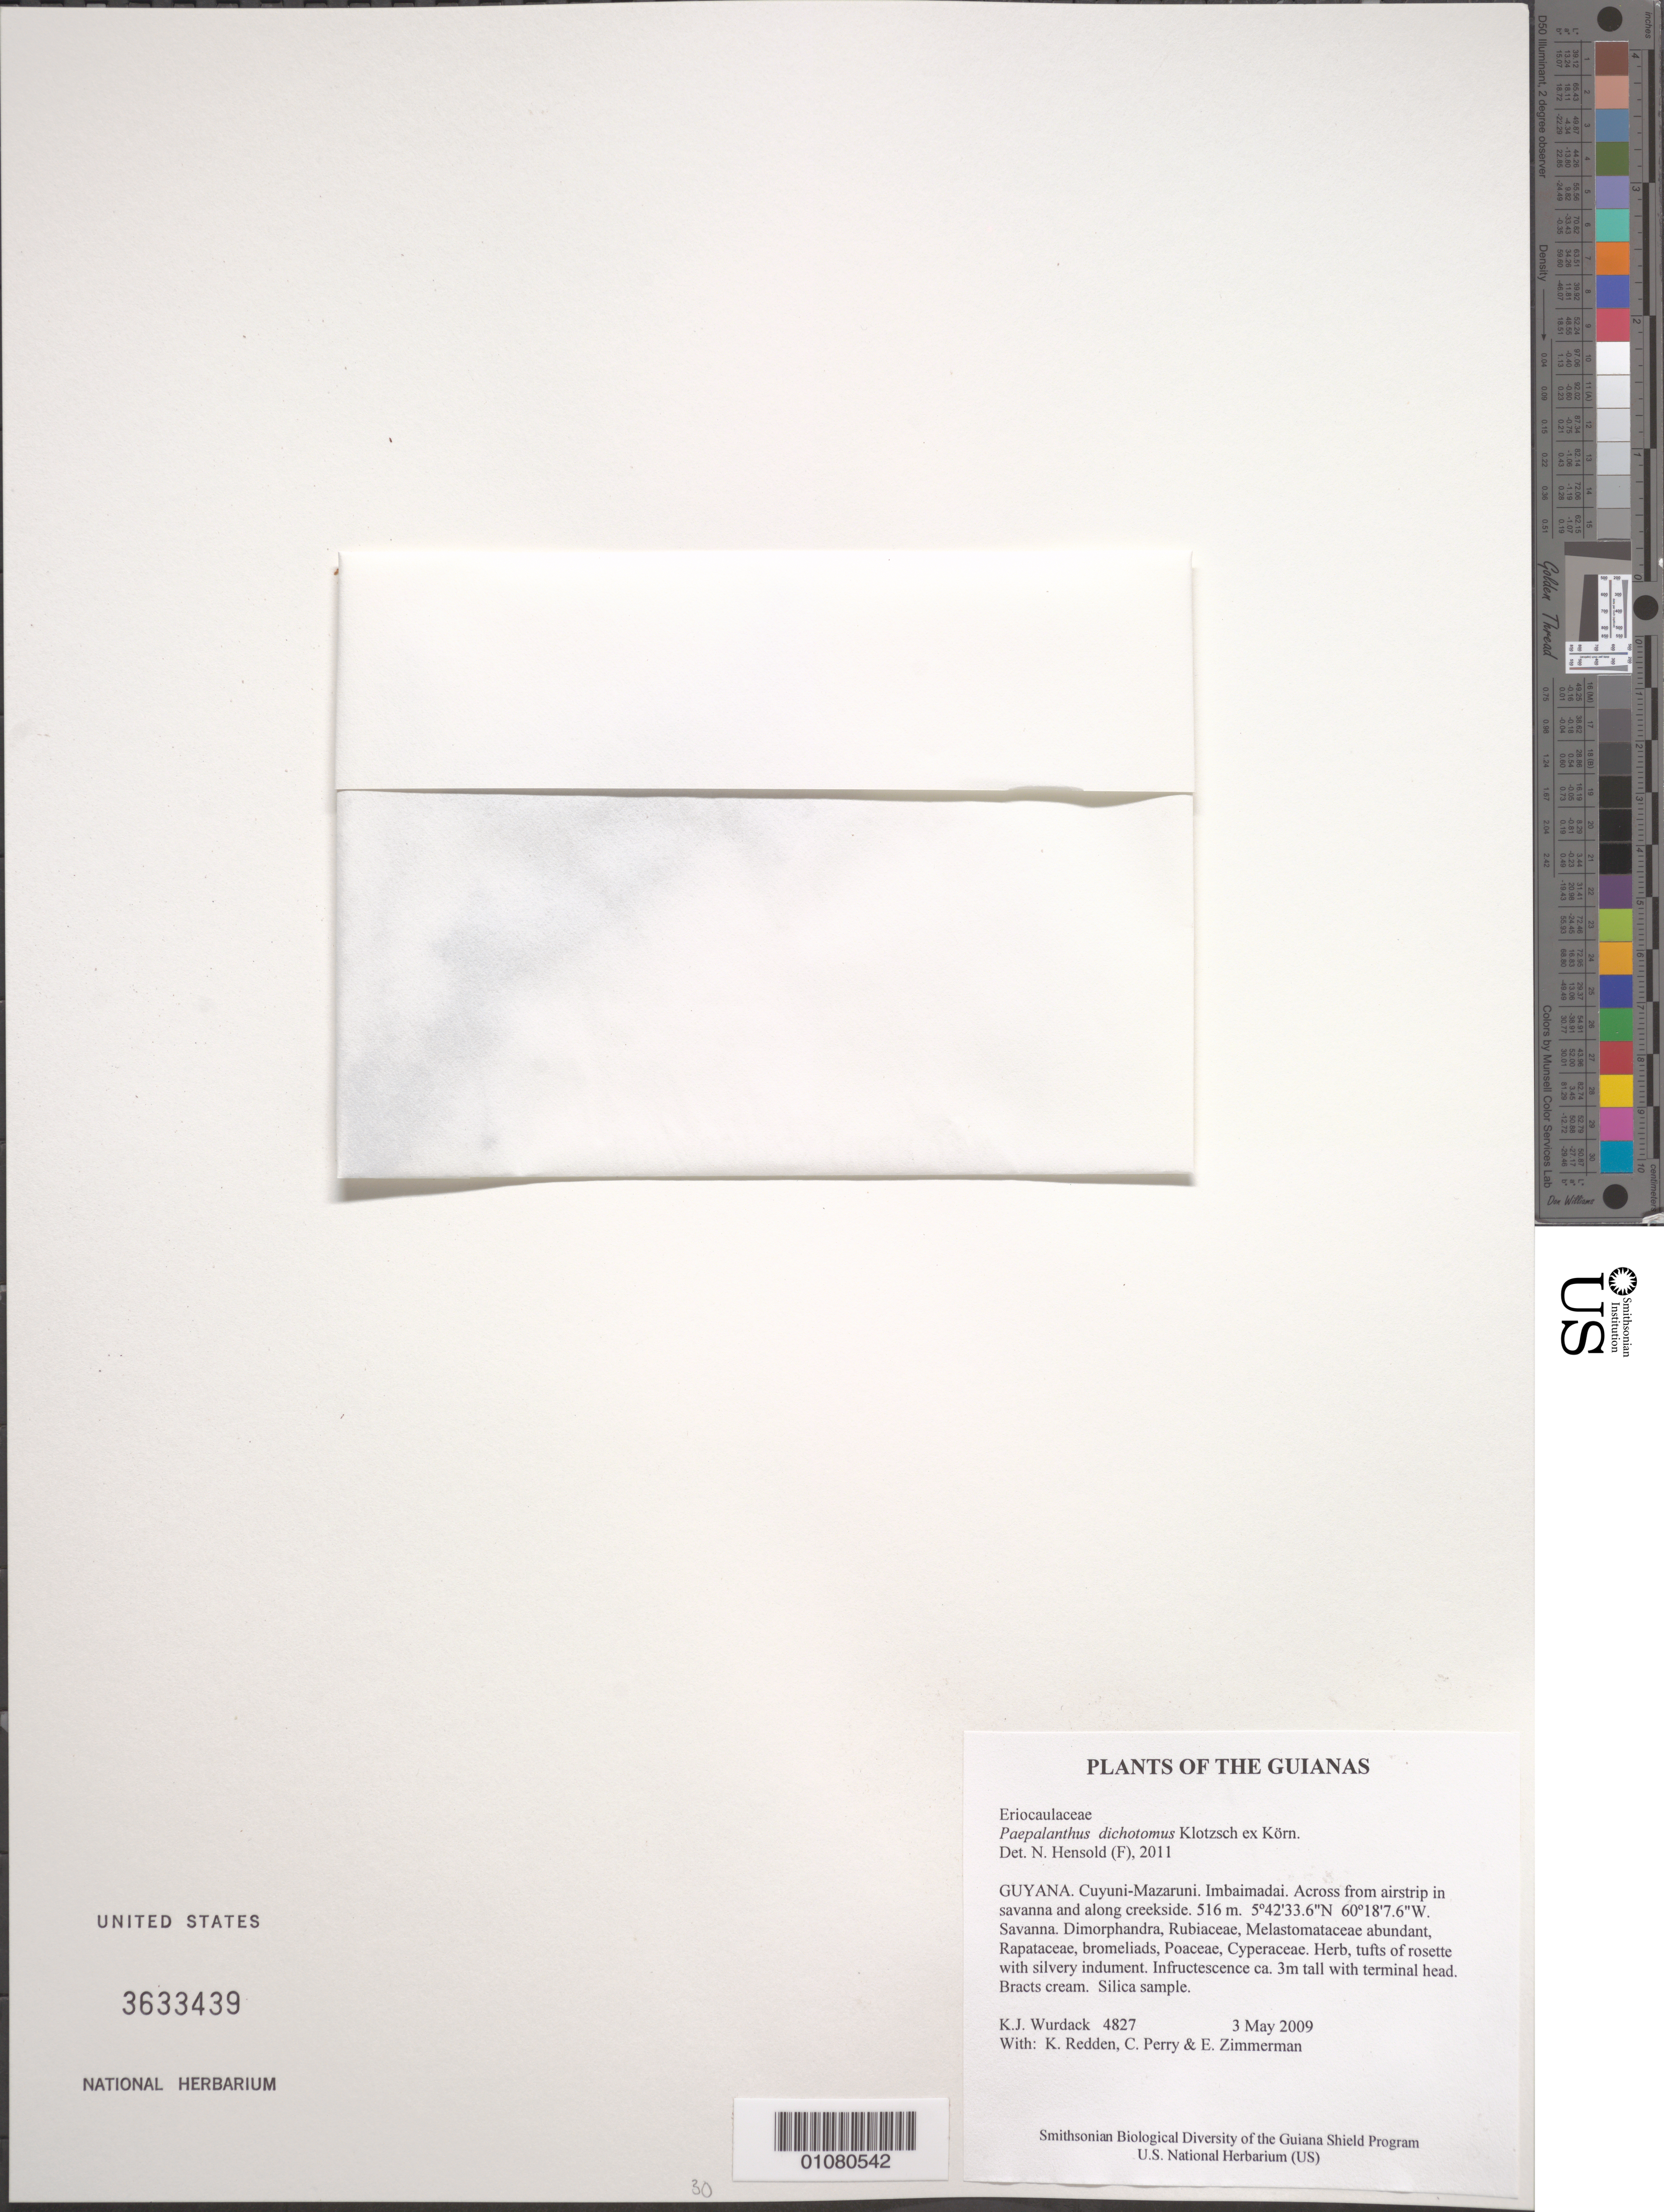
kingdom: Plantae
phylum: Tracheophyta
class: Liliopsida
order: Poales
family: Eriocaulaceae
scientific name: Giuliettia dichotoma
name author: (Klotzsch ex Körn.) Andrino & Sano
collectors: K. Wurdack, K. M. Redden, C. Perry & E. Zimmerman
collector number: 4827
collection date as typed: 3 May 2009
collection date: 2009-05-03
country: Guyana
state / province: Cuyuni-Mazaruni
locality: Imbaimadai. Across from airstrip in savanna and along creekside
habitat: Savanna. Dimorphandra, Rubiaceae, Melastomataceae abundant, Rapataceae, bromeliads, Poaceae, Cyperaceae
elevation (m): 516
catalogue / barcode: US 3633439